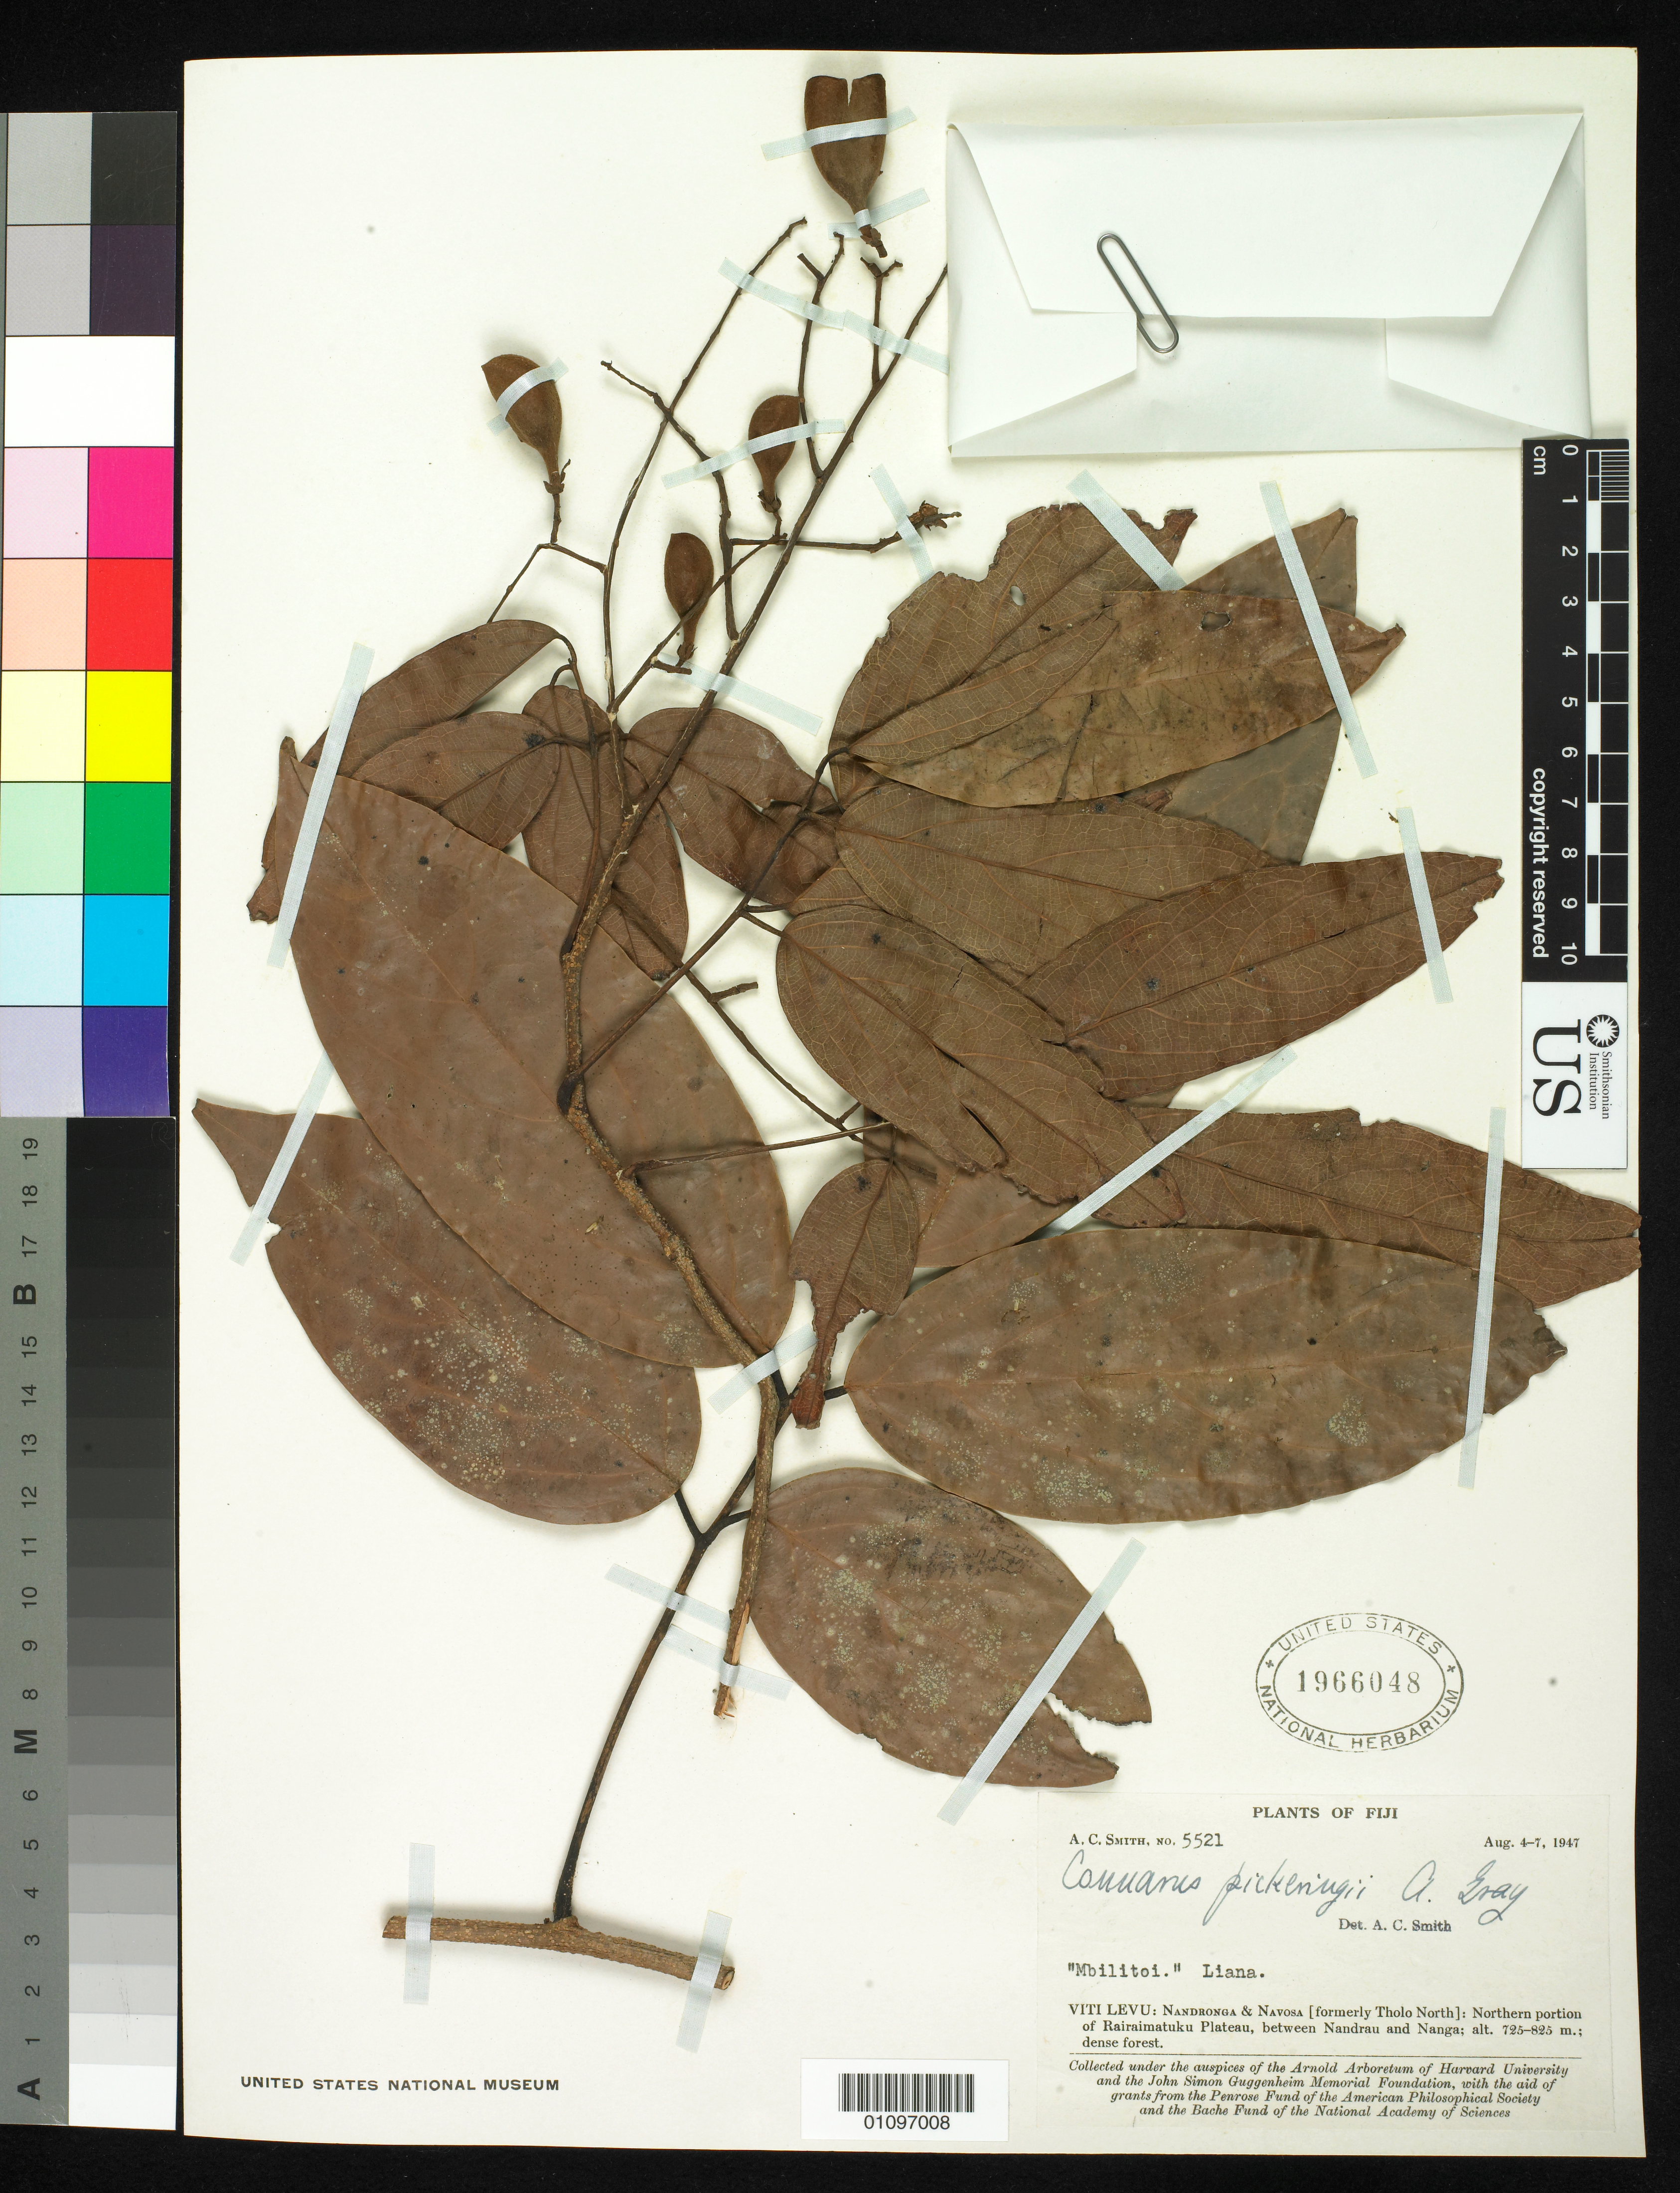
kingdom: Plantae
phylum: Tracheophyta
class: Magnoliopsida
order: Oxalidales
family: Connaraceae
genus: Connarus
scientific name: Connarus pickeringii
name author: A. Gray in Wilkes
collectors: A. C. Smith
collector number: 5521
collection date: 1947-08-04/1947-08-07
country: Fiji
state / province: Tholo North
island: Viti Levu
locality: Nandronga & Navosa: Northern portion of of Rairamatuku plateau, between Nandrau and Nanga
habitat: Dense forest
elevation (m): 725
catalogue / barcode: US 1966048